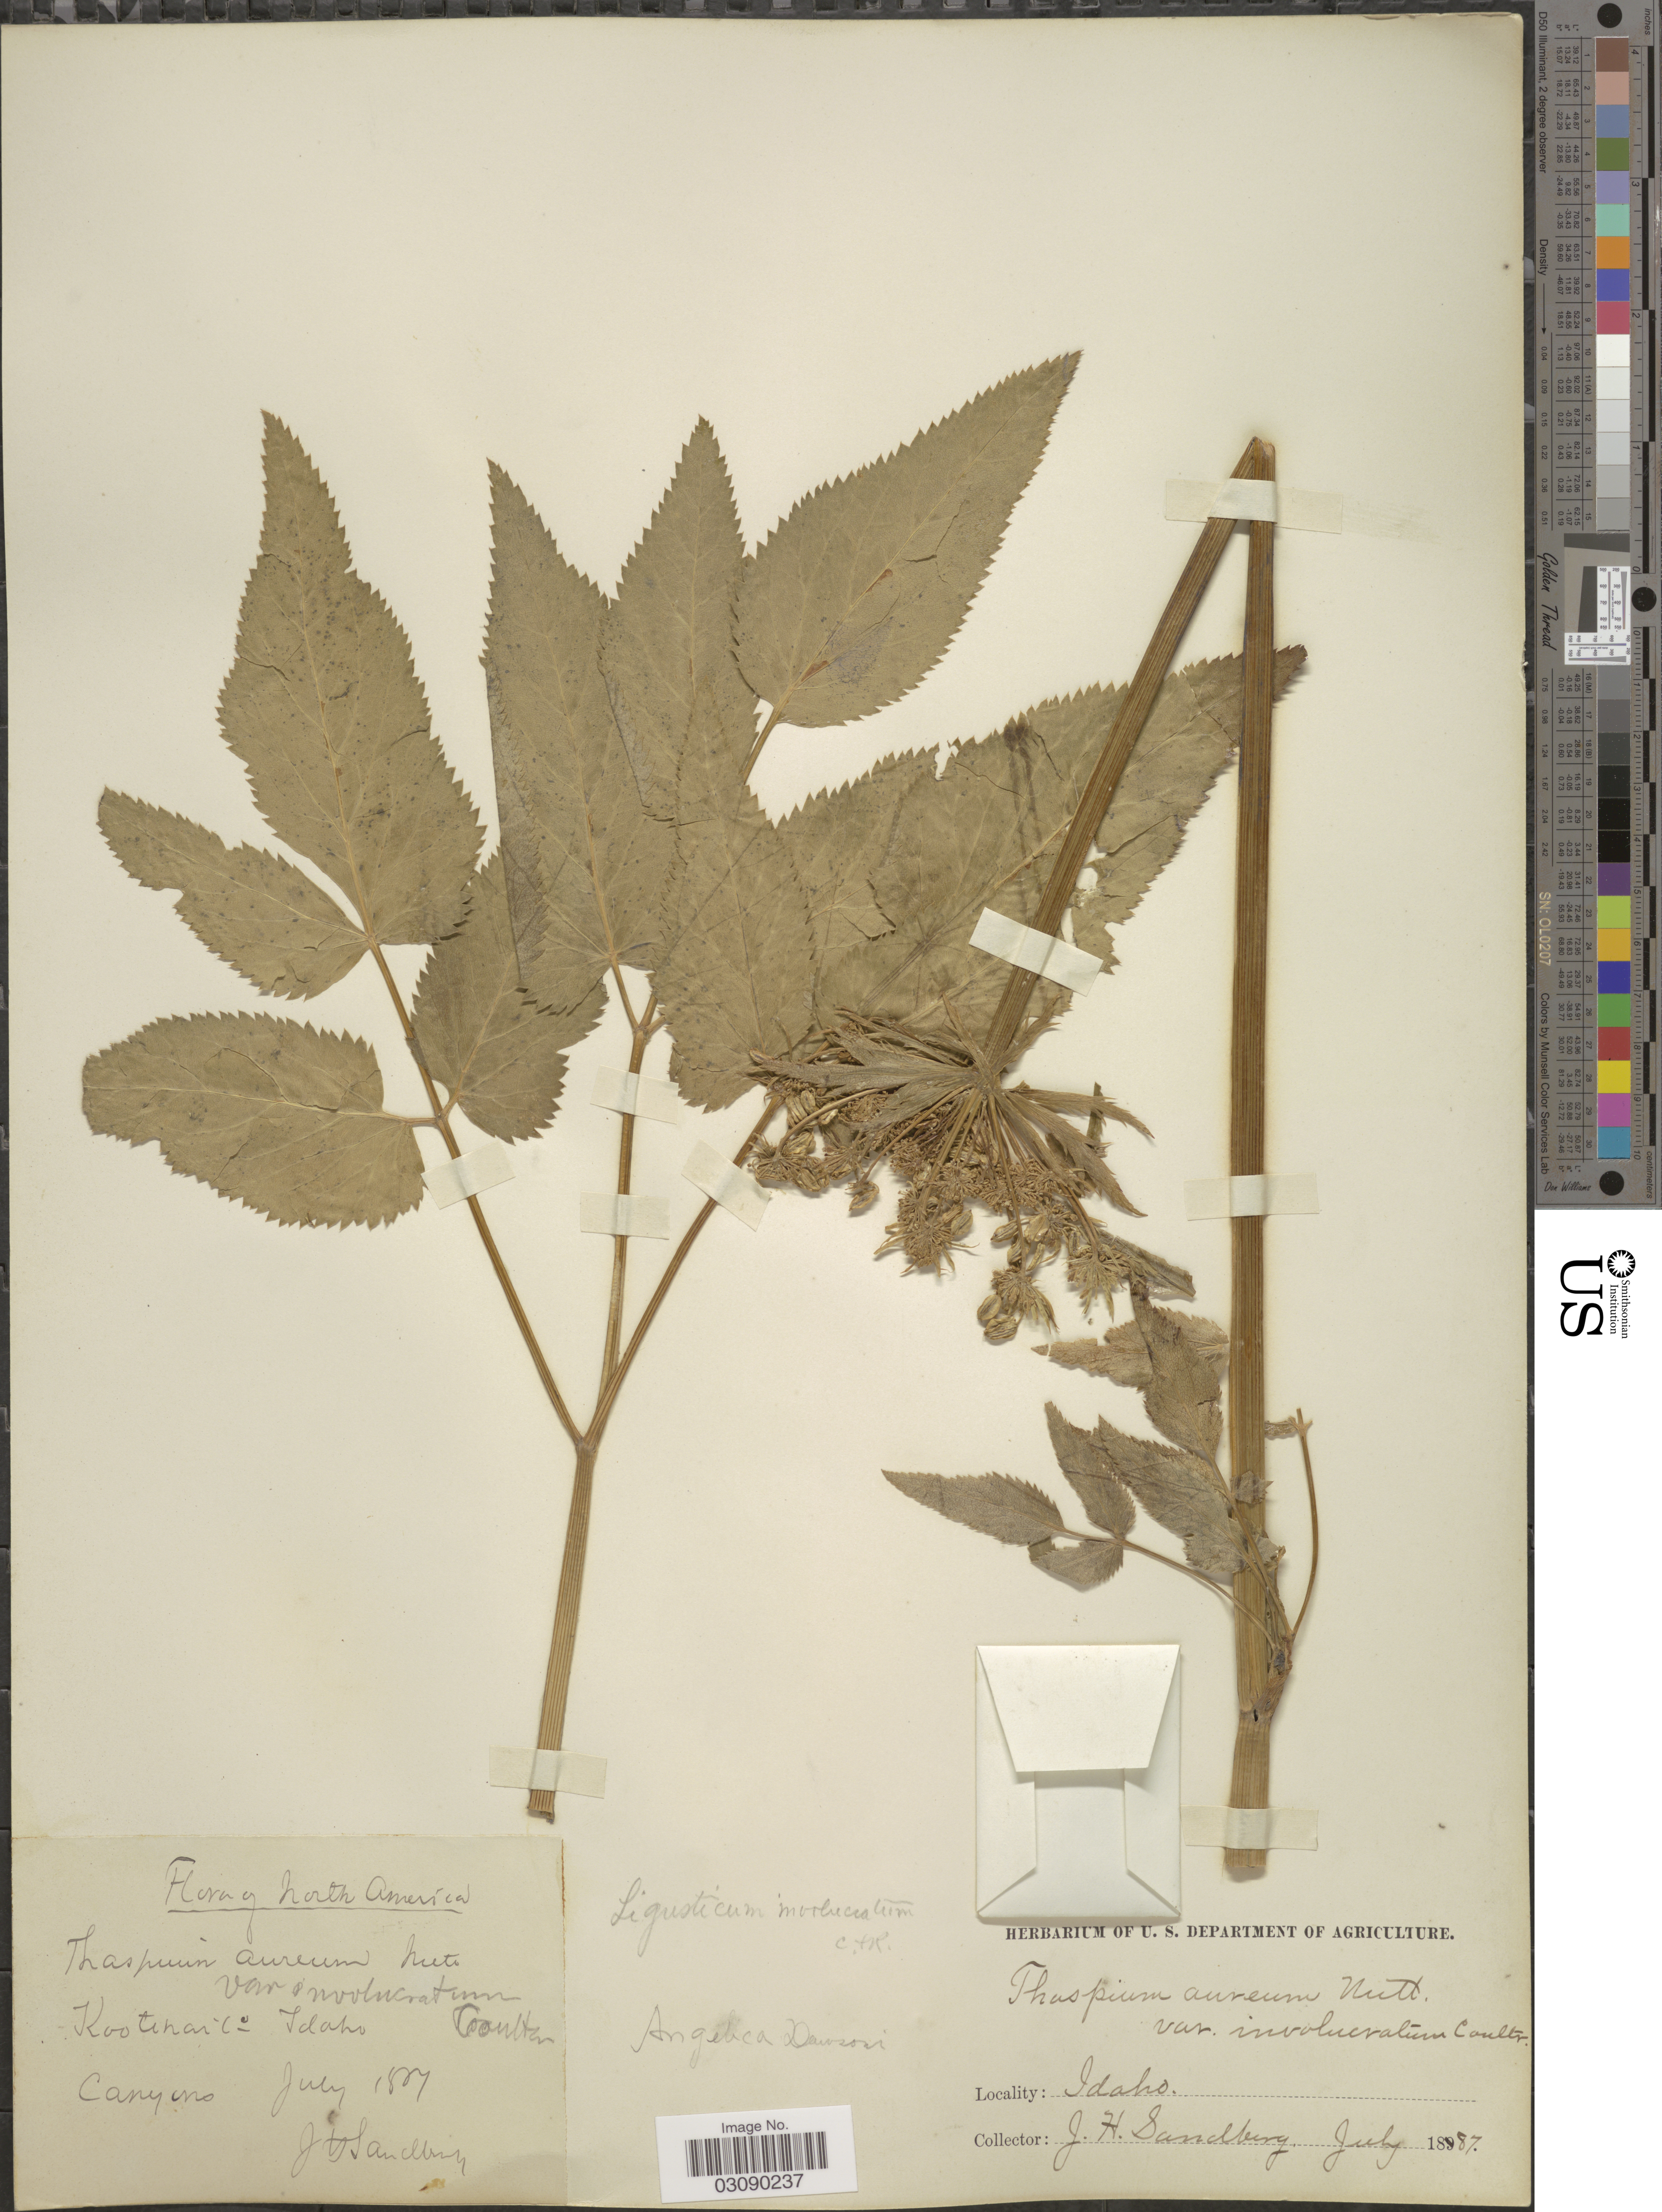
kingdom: Plantae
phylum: Tracheophyta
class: Magnoliopsida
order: Apiales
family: Apiaceae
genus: Angelica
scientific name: Angelica dawsonii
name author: S. Watson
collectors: J. H. Sandberg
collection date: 1887-07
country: United States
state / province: Idaho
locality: Kootenai Co. Canyons.